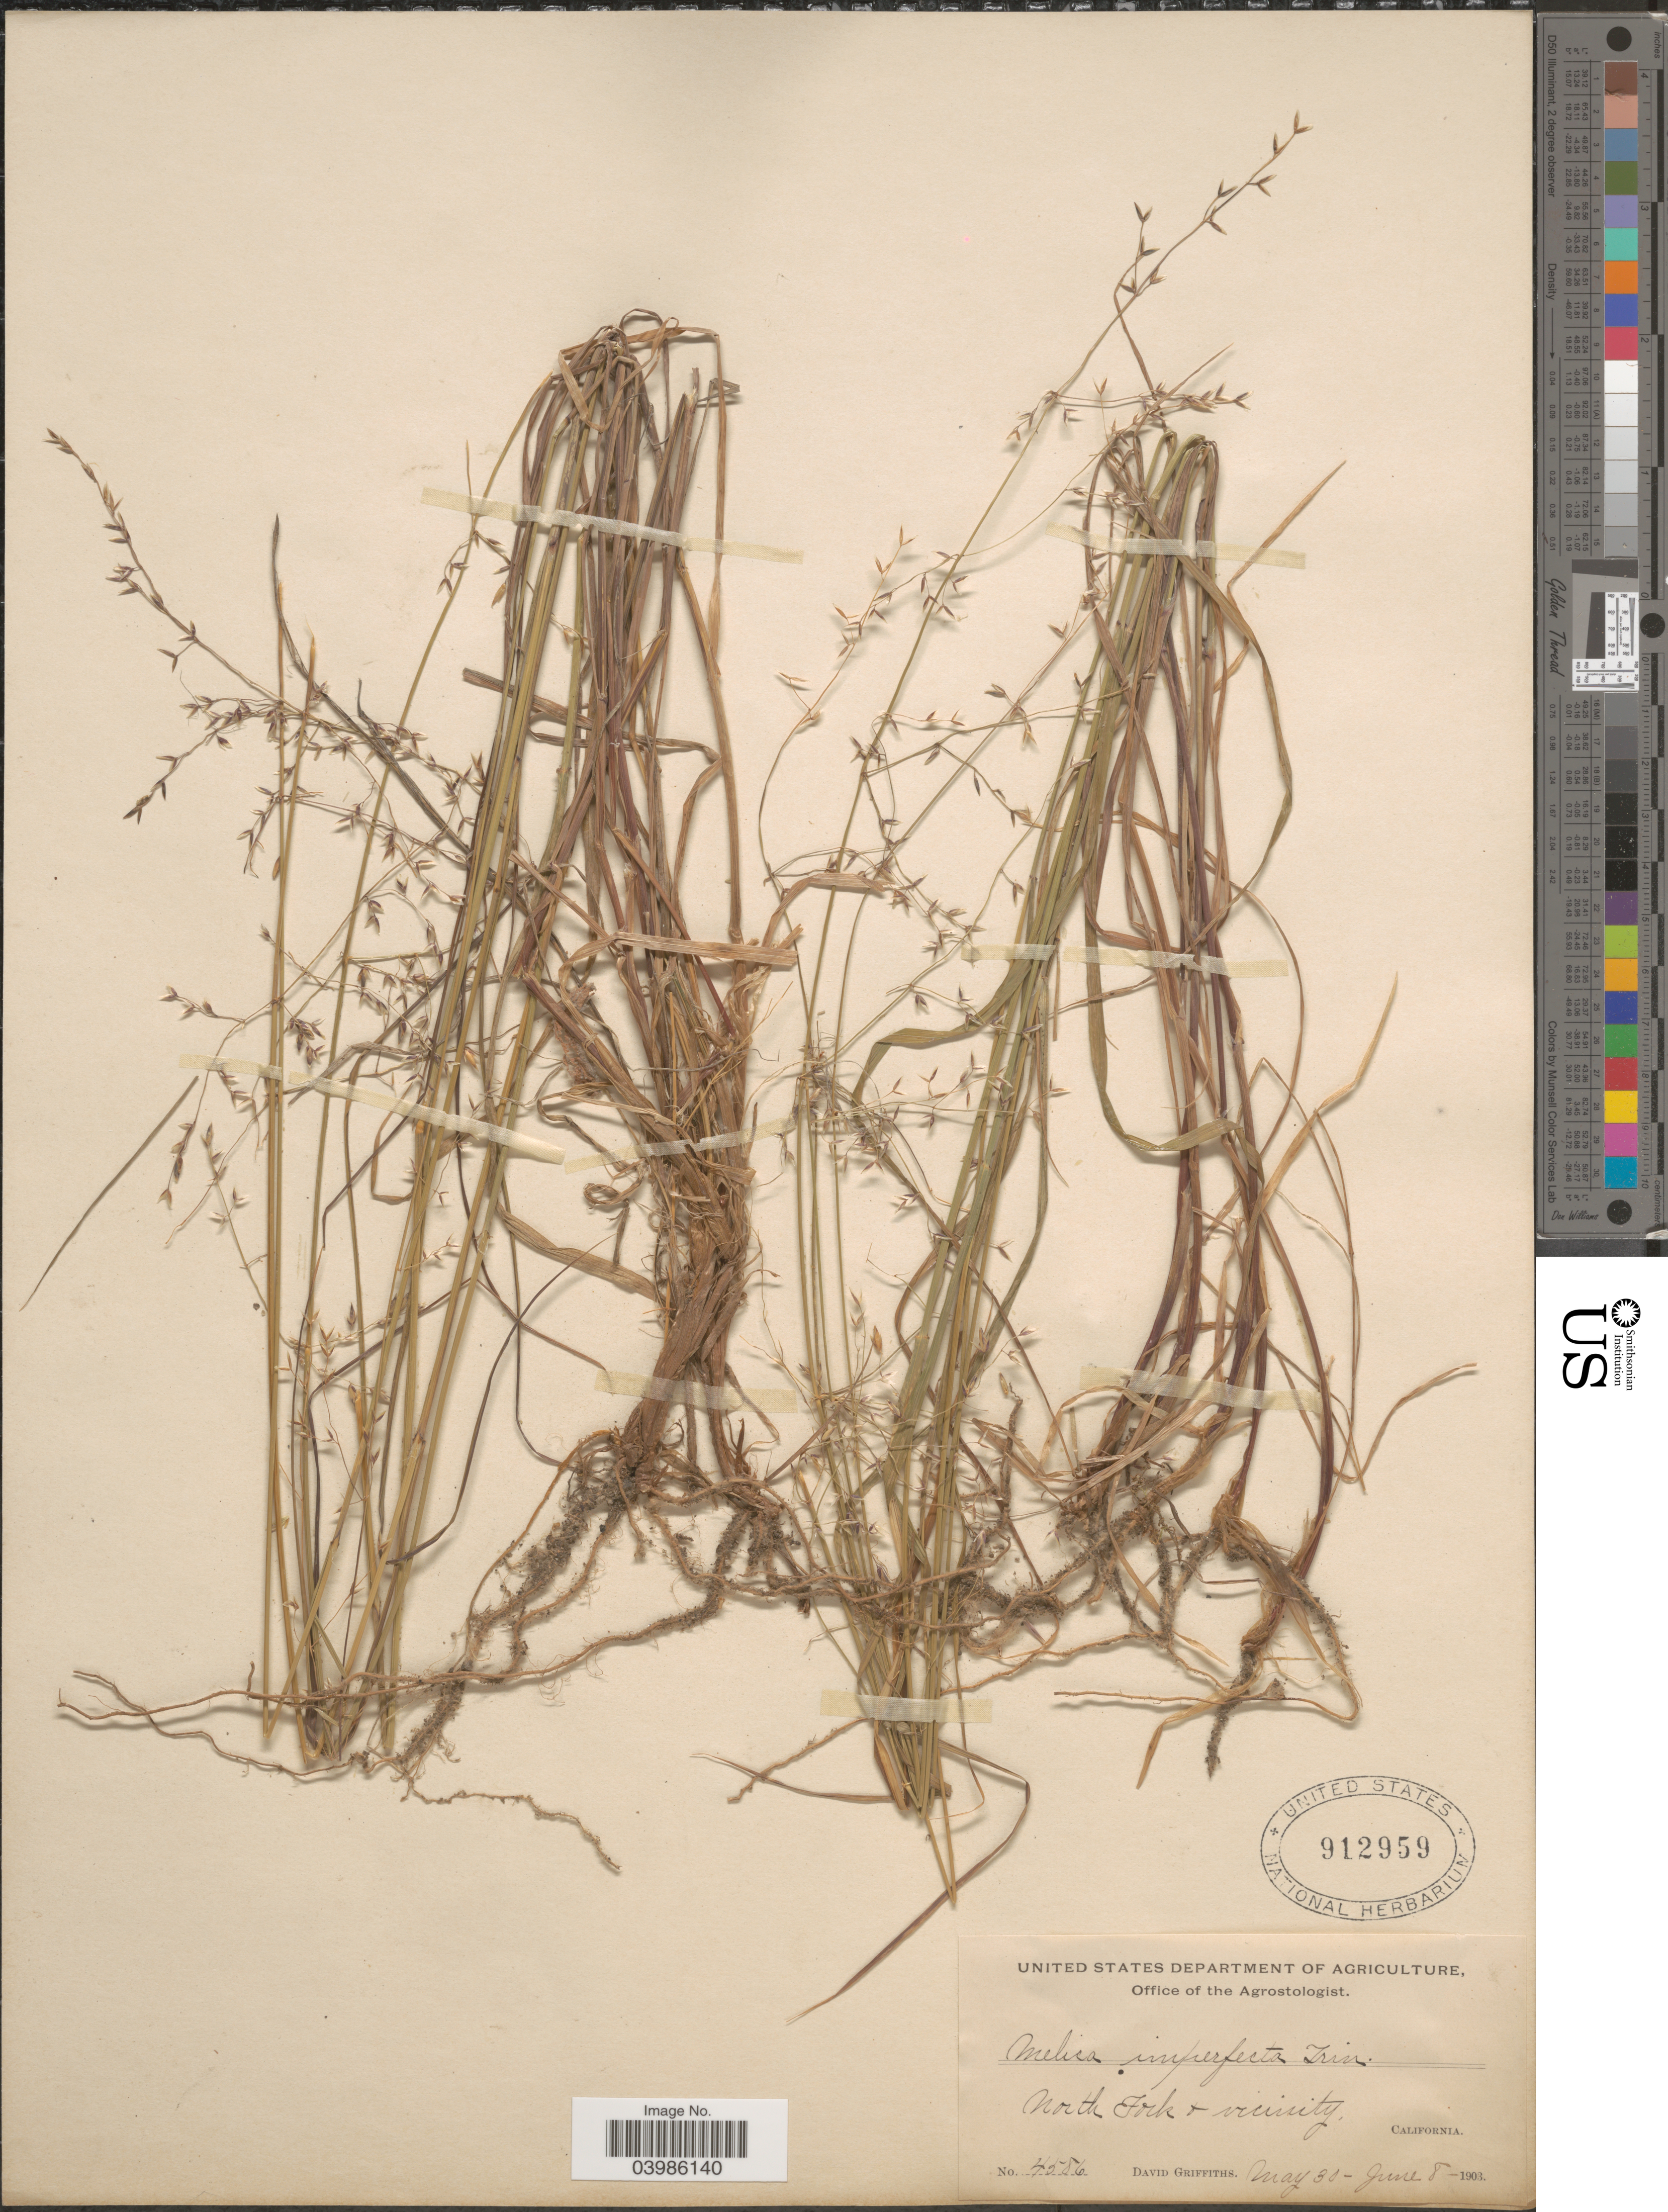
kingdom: Plantae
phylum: Tracheophyta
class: Liliopsida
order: Poales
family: Poaceae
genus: Melica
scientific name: Melica imperfecta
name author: Trin.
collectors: D. Griffiths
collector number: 4586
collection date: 1903-05-30/1903-06-08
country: United States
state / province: California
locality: North Fork + vicinity.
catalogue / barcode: US 912959